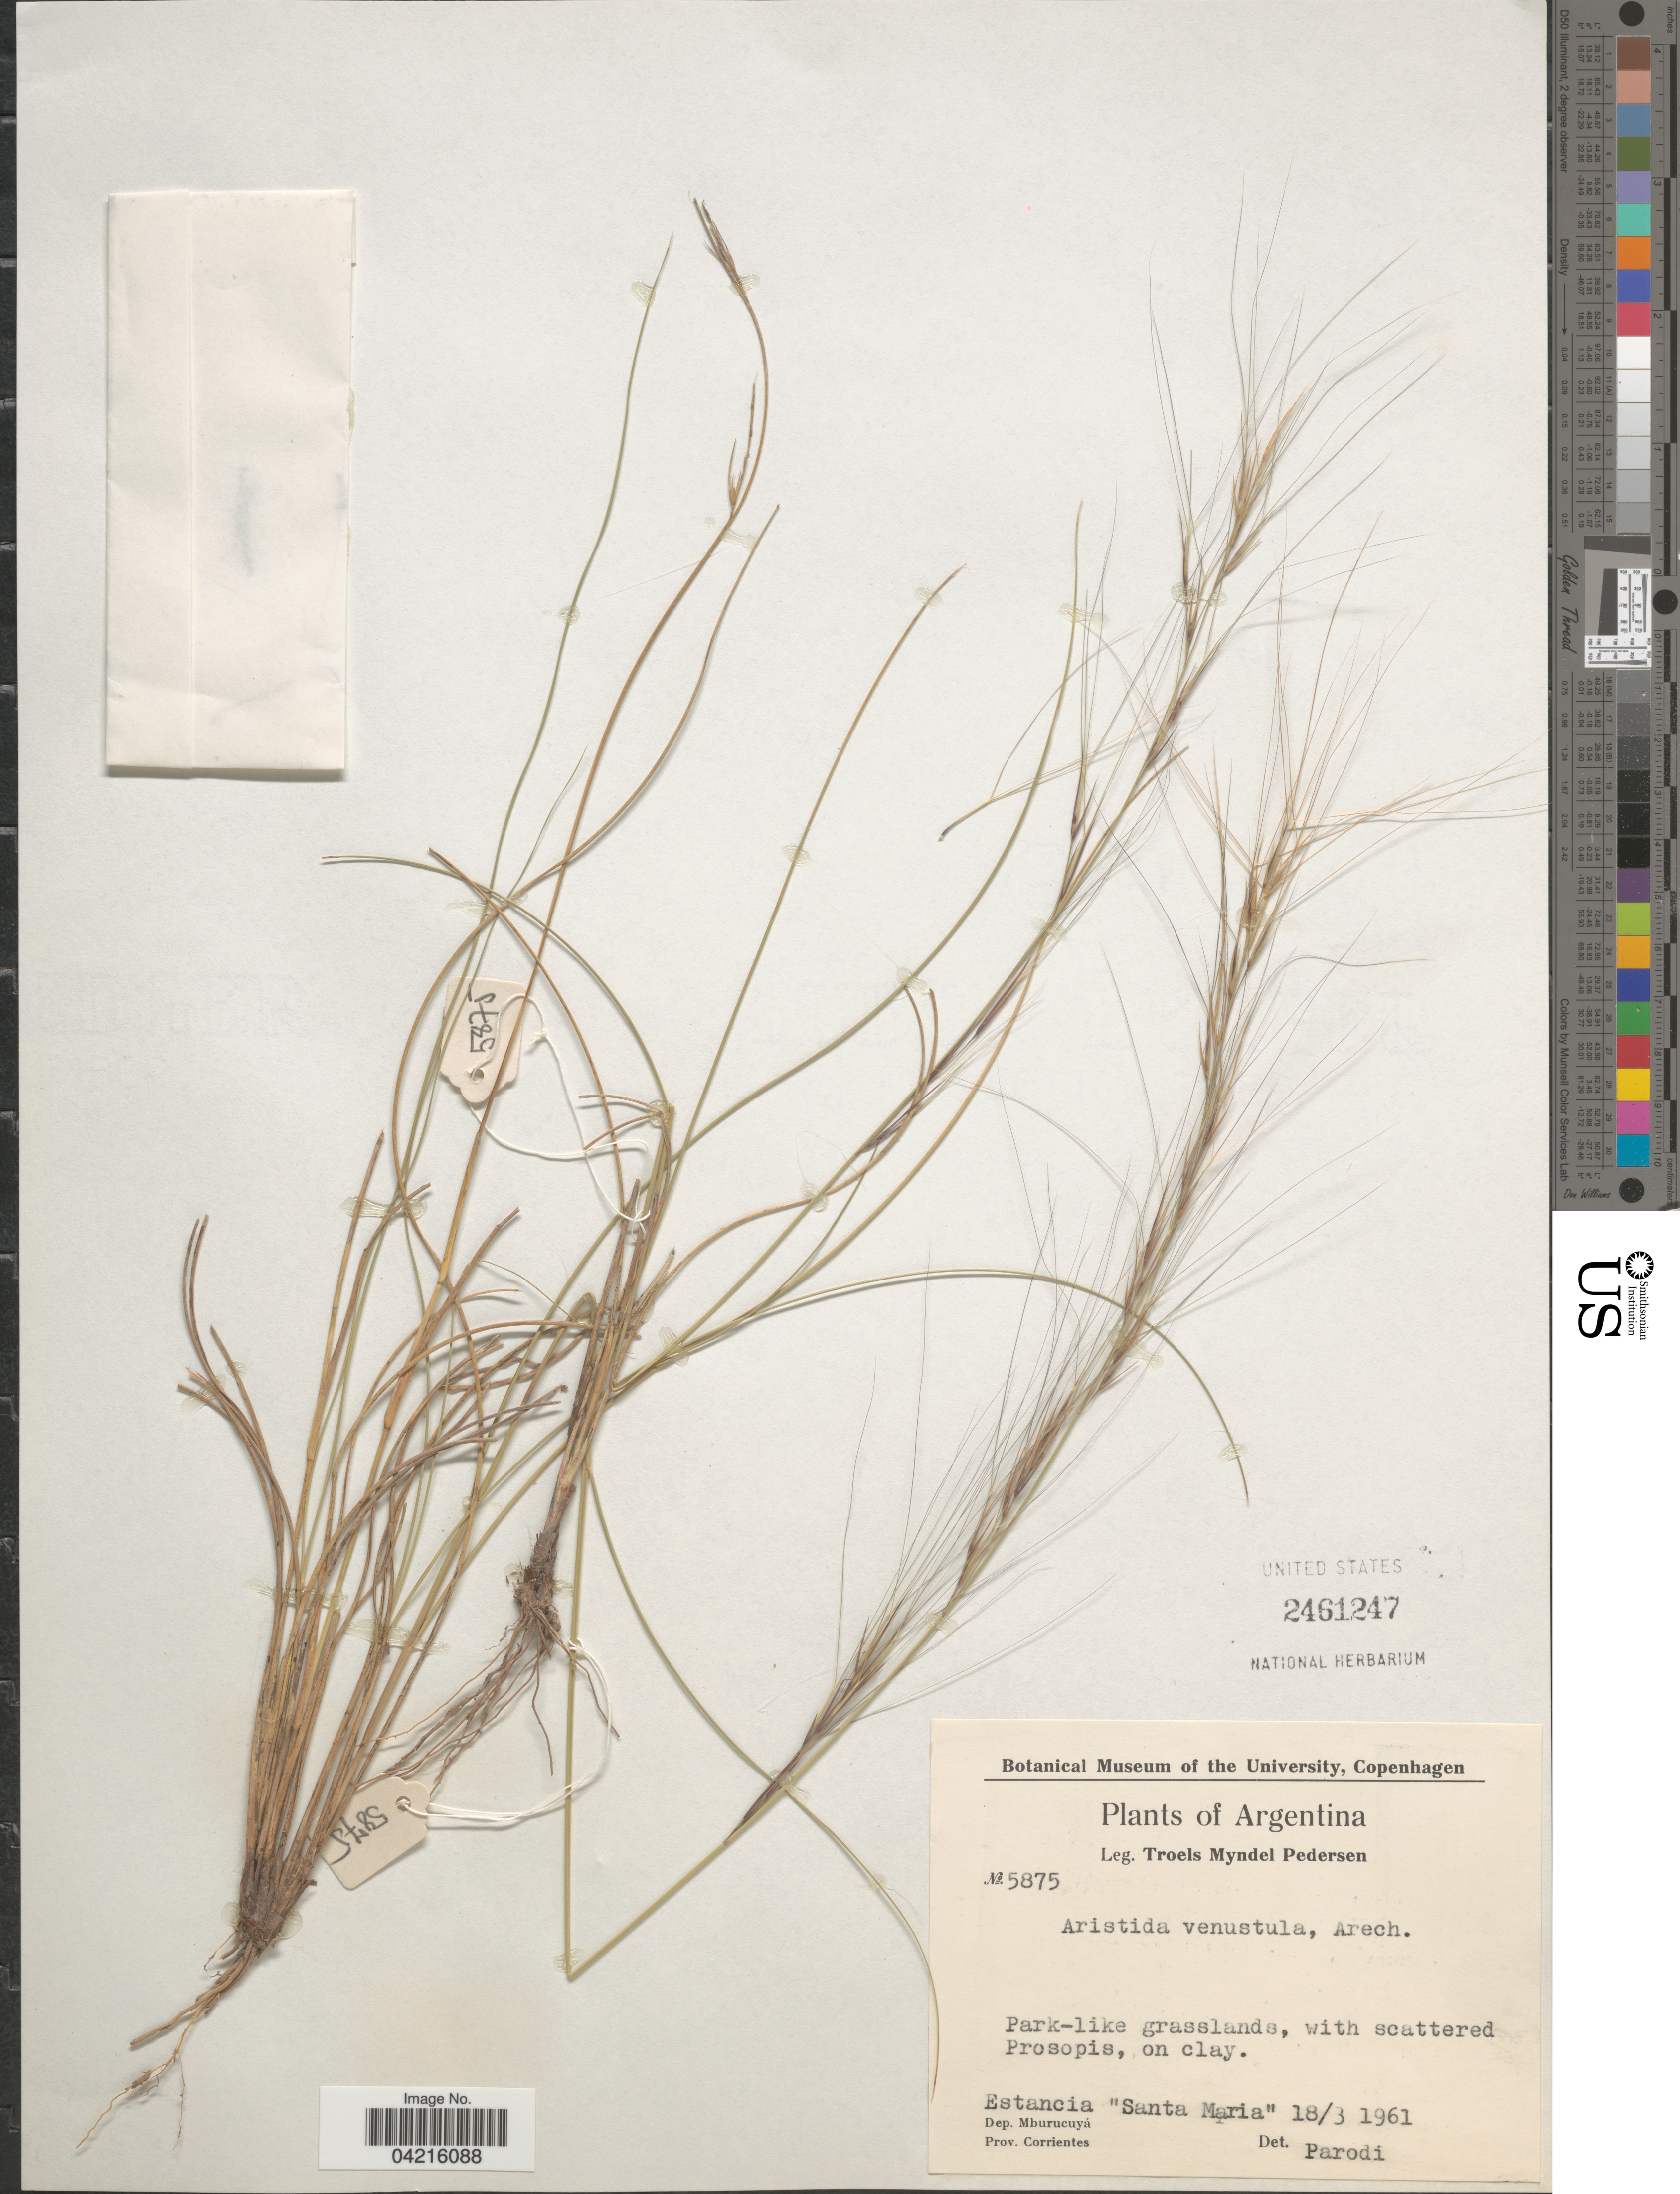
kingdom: Plantae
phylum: Tracheophyta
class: Liliopsida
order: Poales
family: Poaceae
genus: Aristida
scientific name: Aristida venustula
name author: Arechav.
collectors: T. Pederson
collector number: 5875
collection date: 1961-03-18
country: Argentina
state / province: Corrientes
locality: Estancia "Santa Maria". Dep. Mburucuyá.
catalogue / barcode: US 2461247